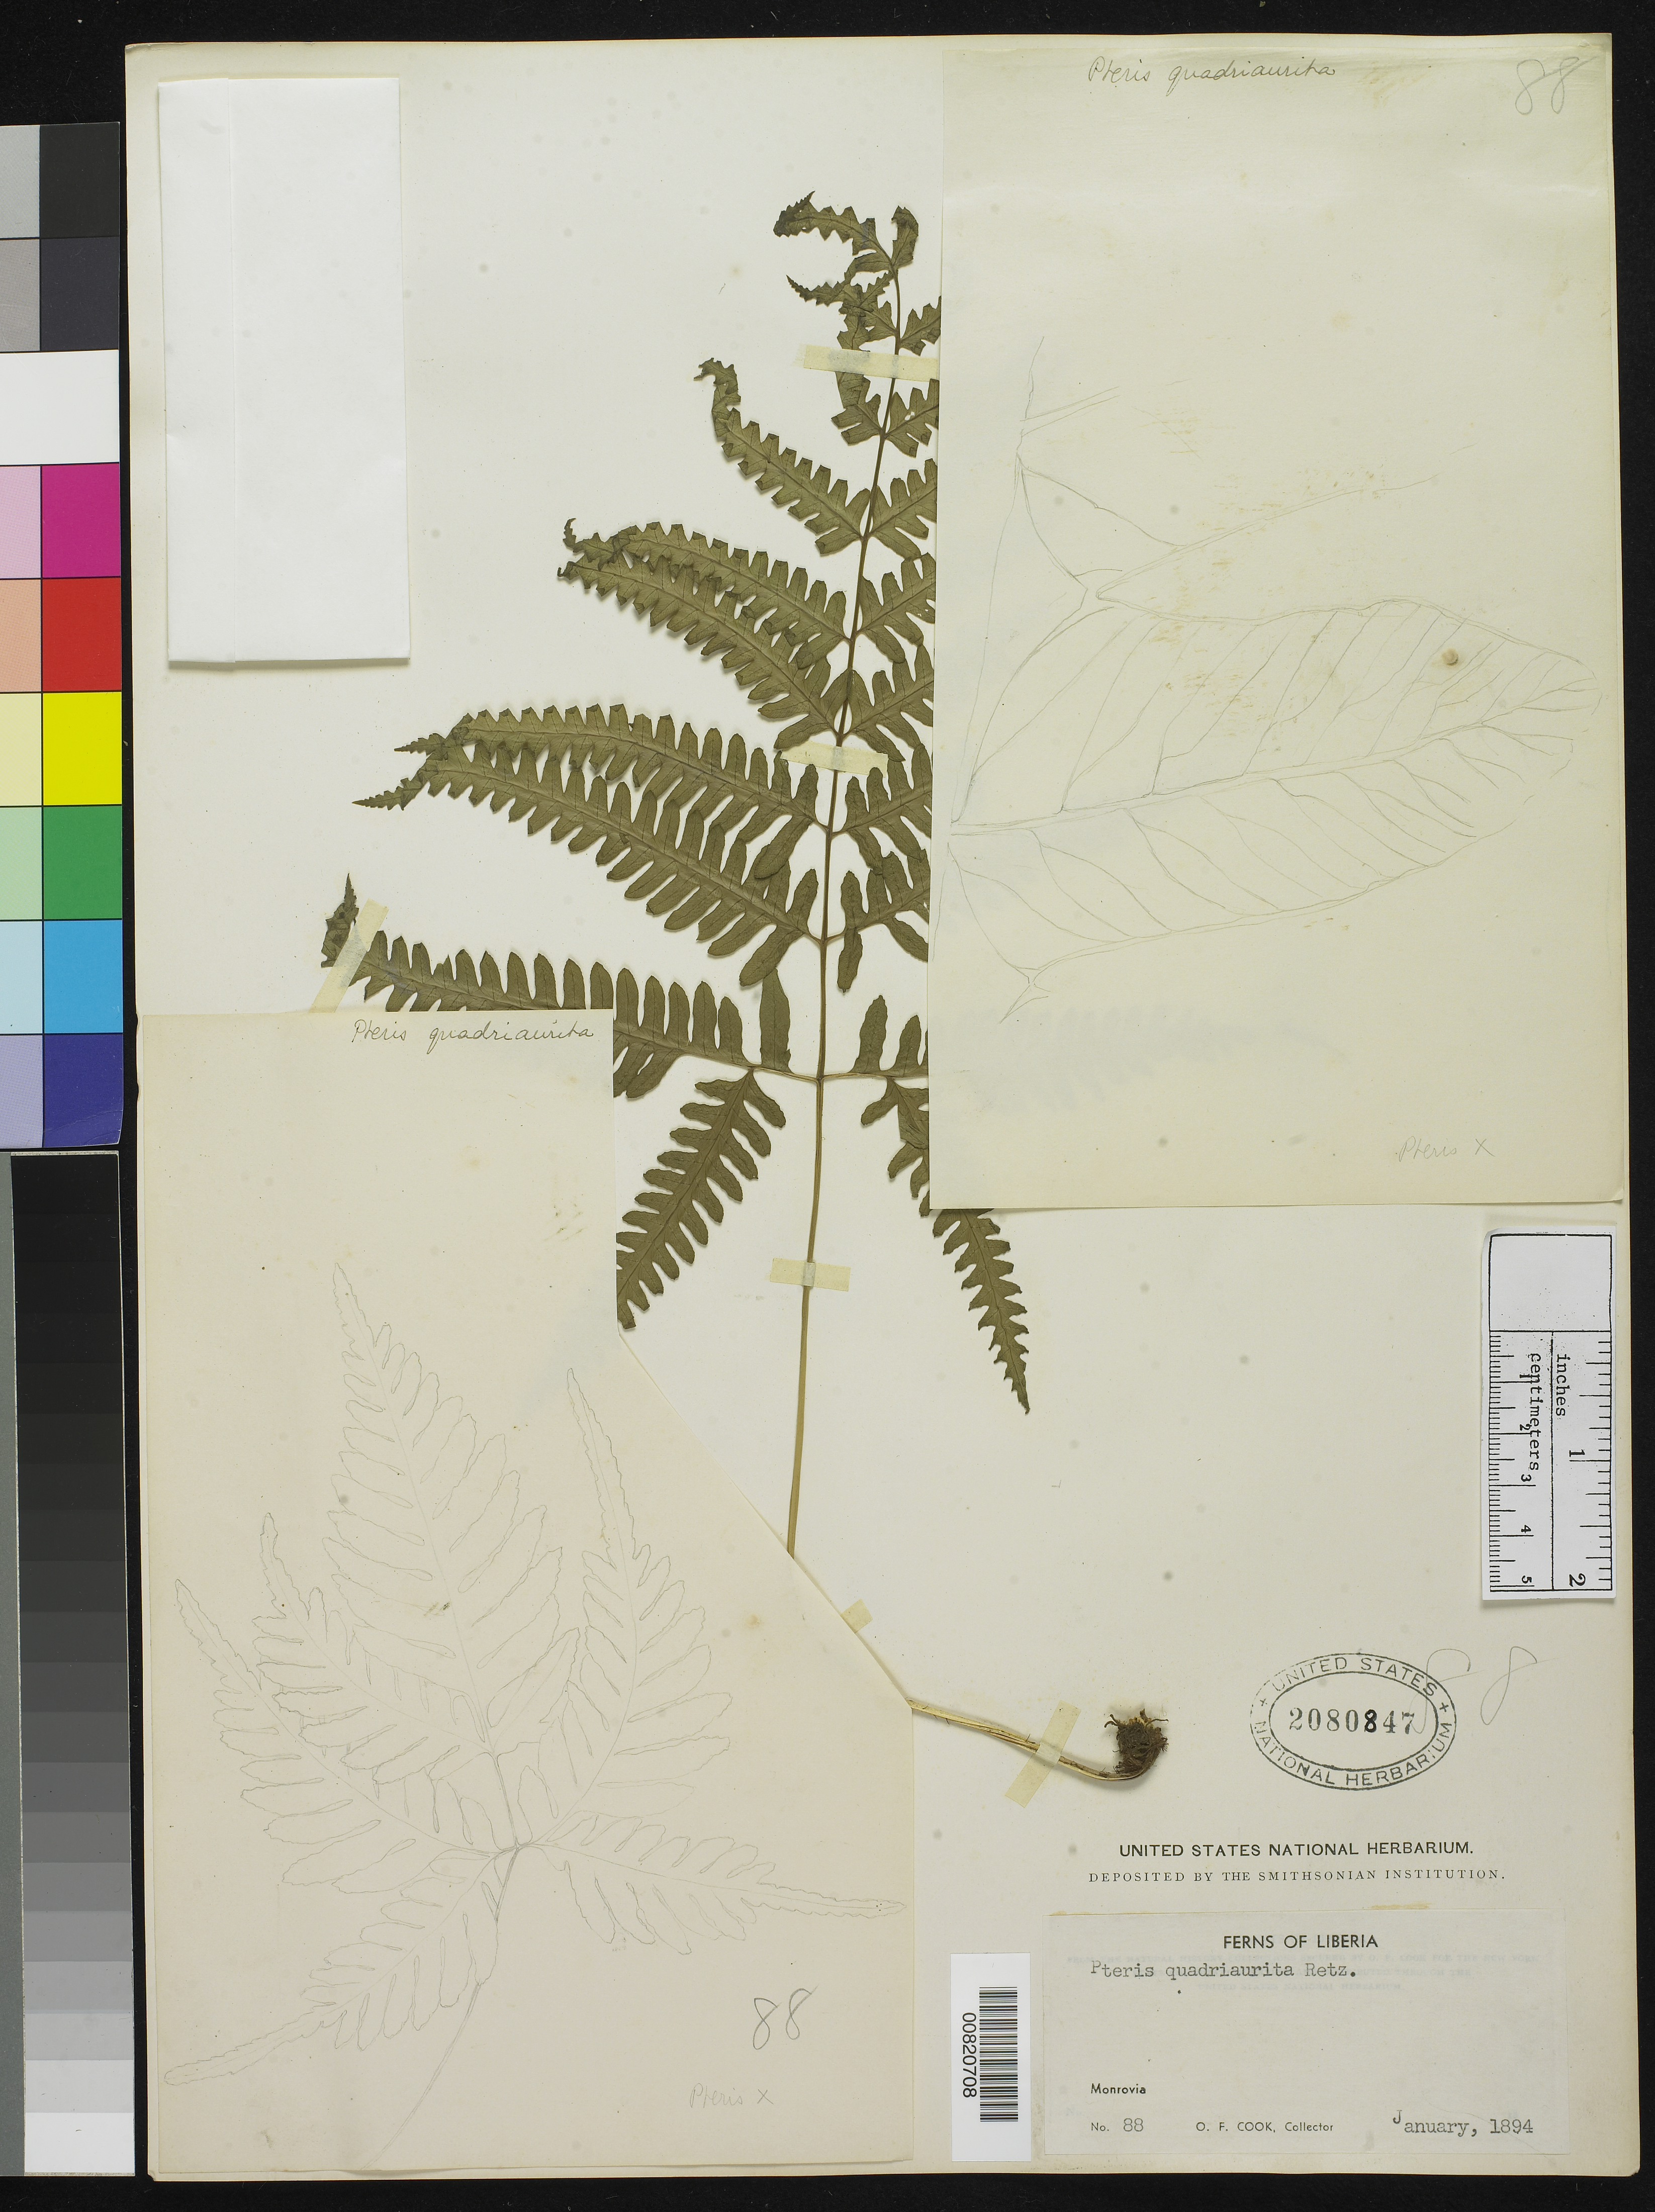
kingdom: Plantae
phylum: Tracheophyta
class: Polypodiopsida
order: Polypodiales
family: Pteridaceae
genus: Pteris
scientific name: Pteris quadriaurita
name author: Retz.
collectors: O. F. Cook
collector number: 88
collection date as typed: Jan 1894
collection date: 1894-01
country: Liberia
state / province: Montserrado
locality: Monrovia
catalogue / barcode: US 2080847